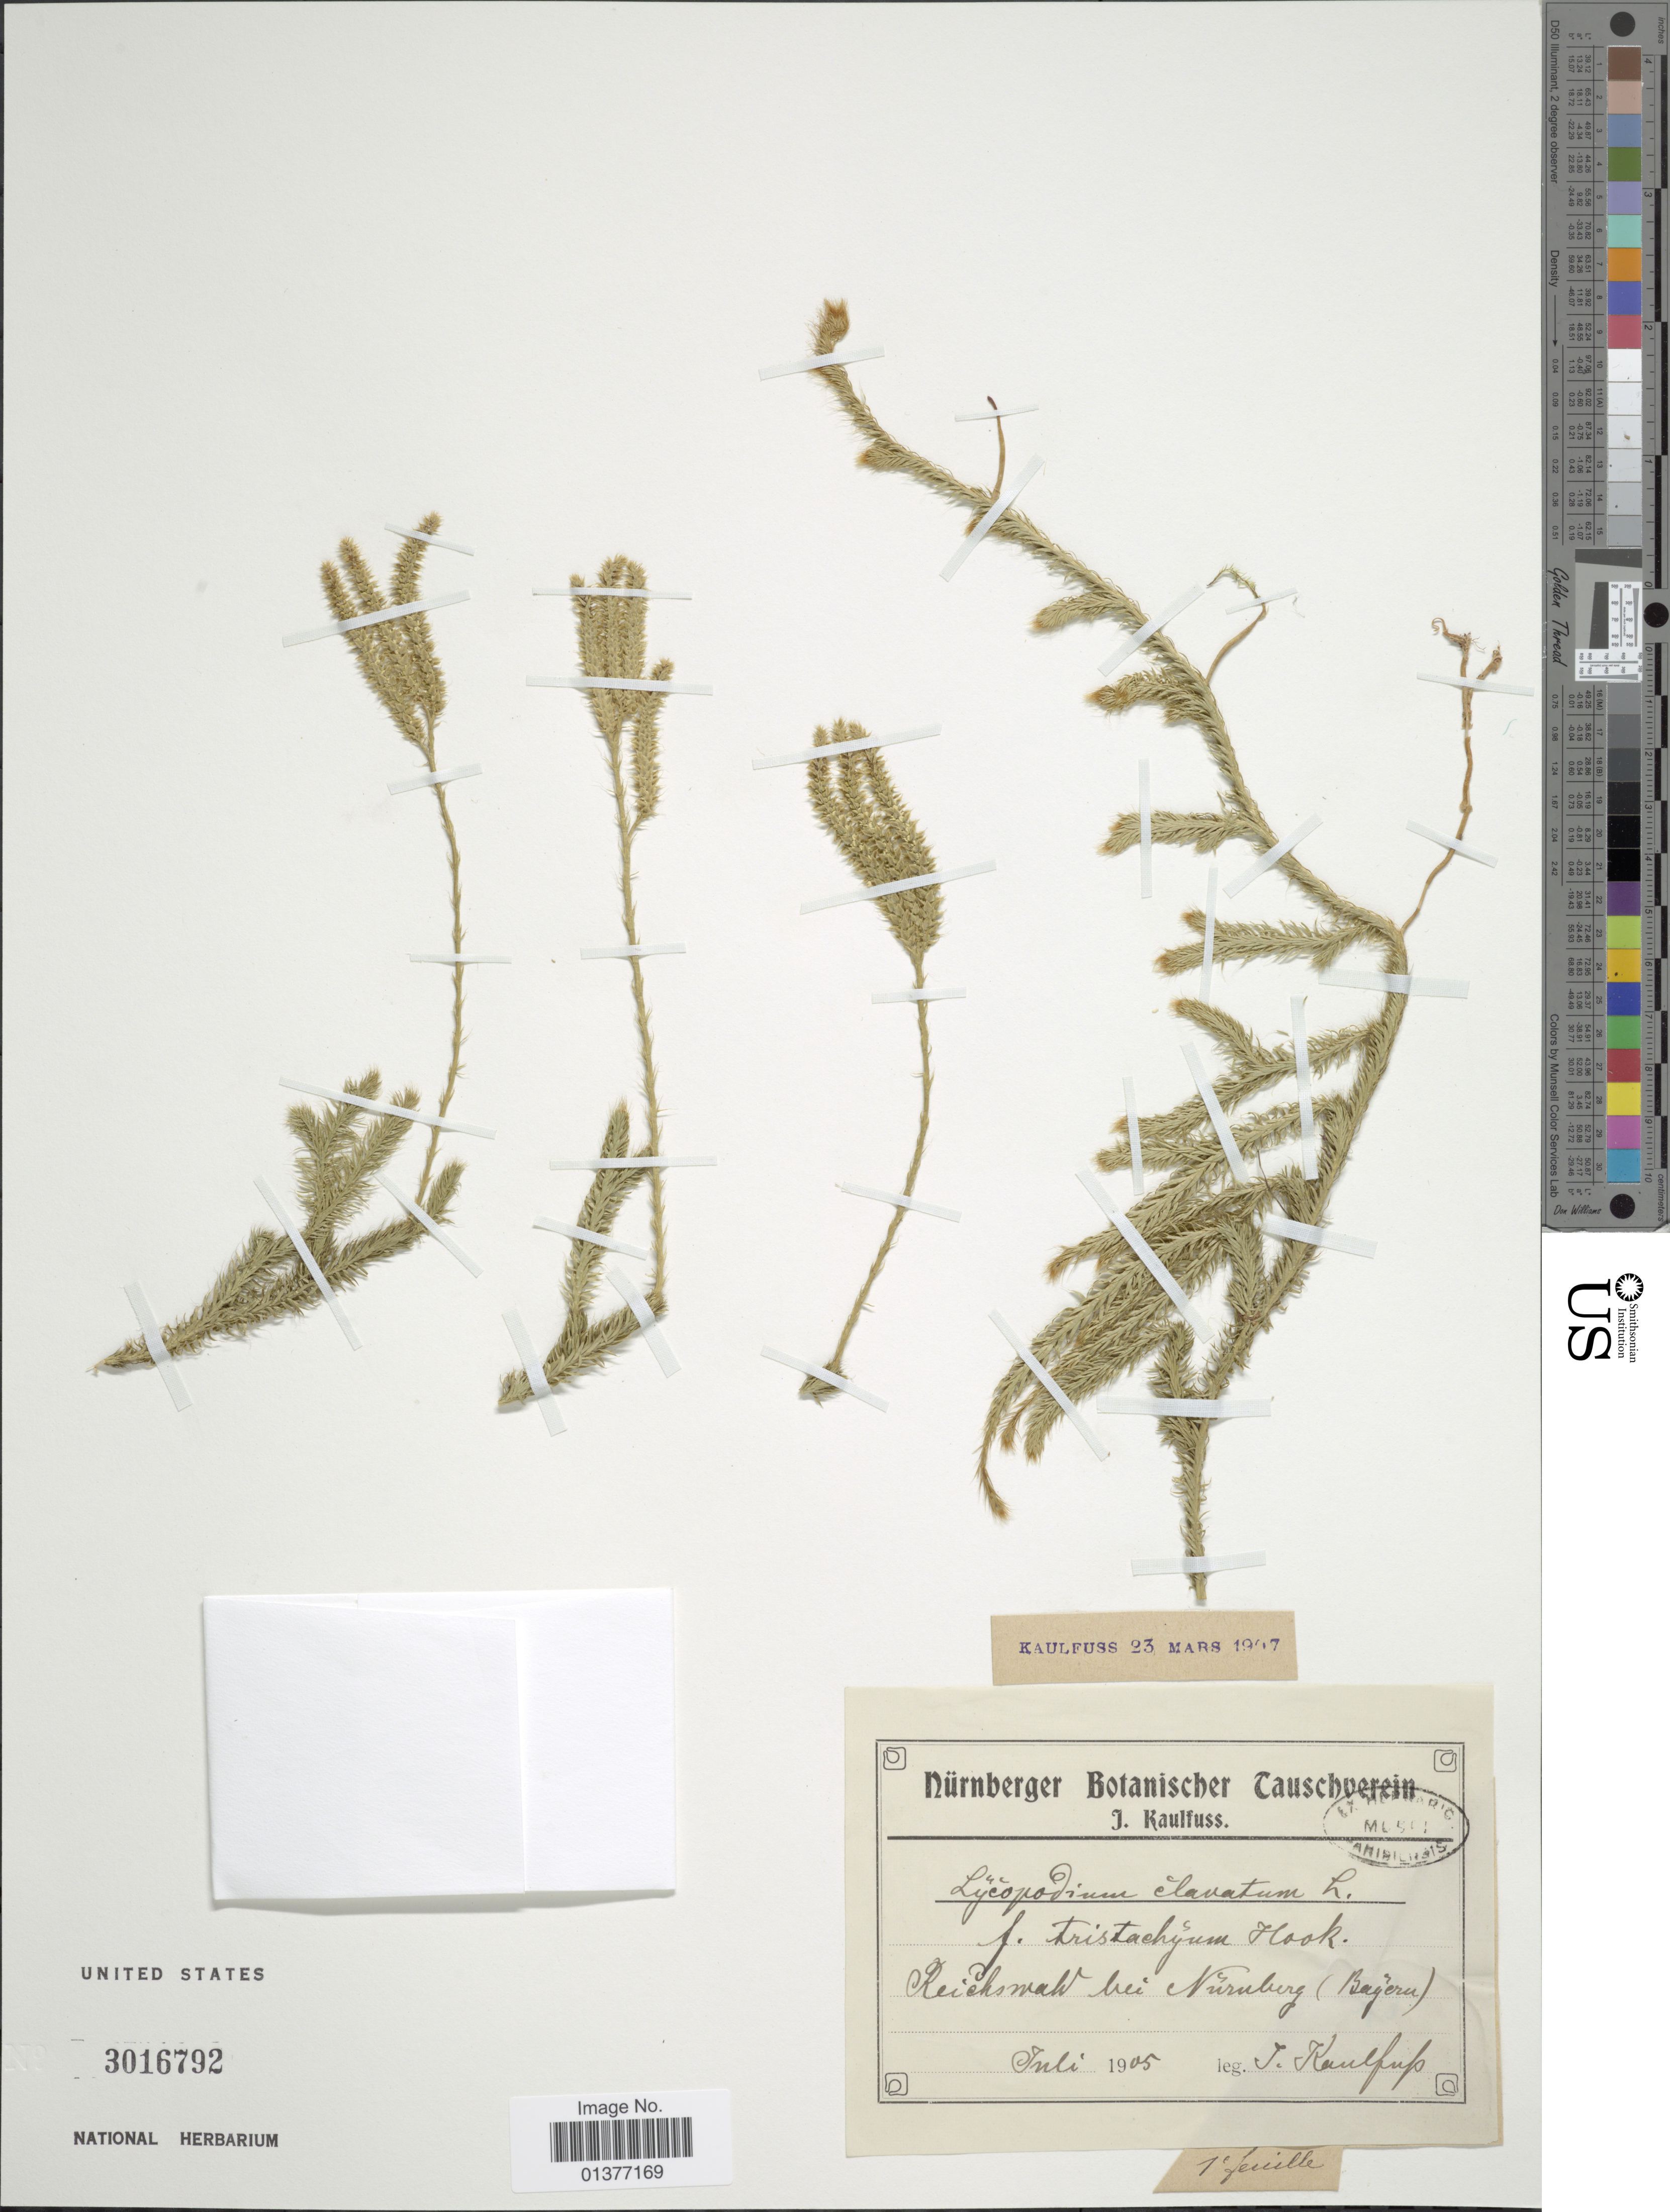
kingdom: Plantae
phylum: Tracheophyta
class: Lycopodiopsida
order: Lycopodiales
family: Lycopodiaceae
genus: Lycopodium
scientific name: Lycopodium clavatum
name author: L.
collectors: J. S. Kaulfuss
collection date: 1905-07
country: Germany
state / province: Bayern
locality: Reickswald bei Nuruberg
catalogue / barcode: US 3016792